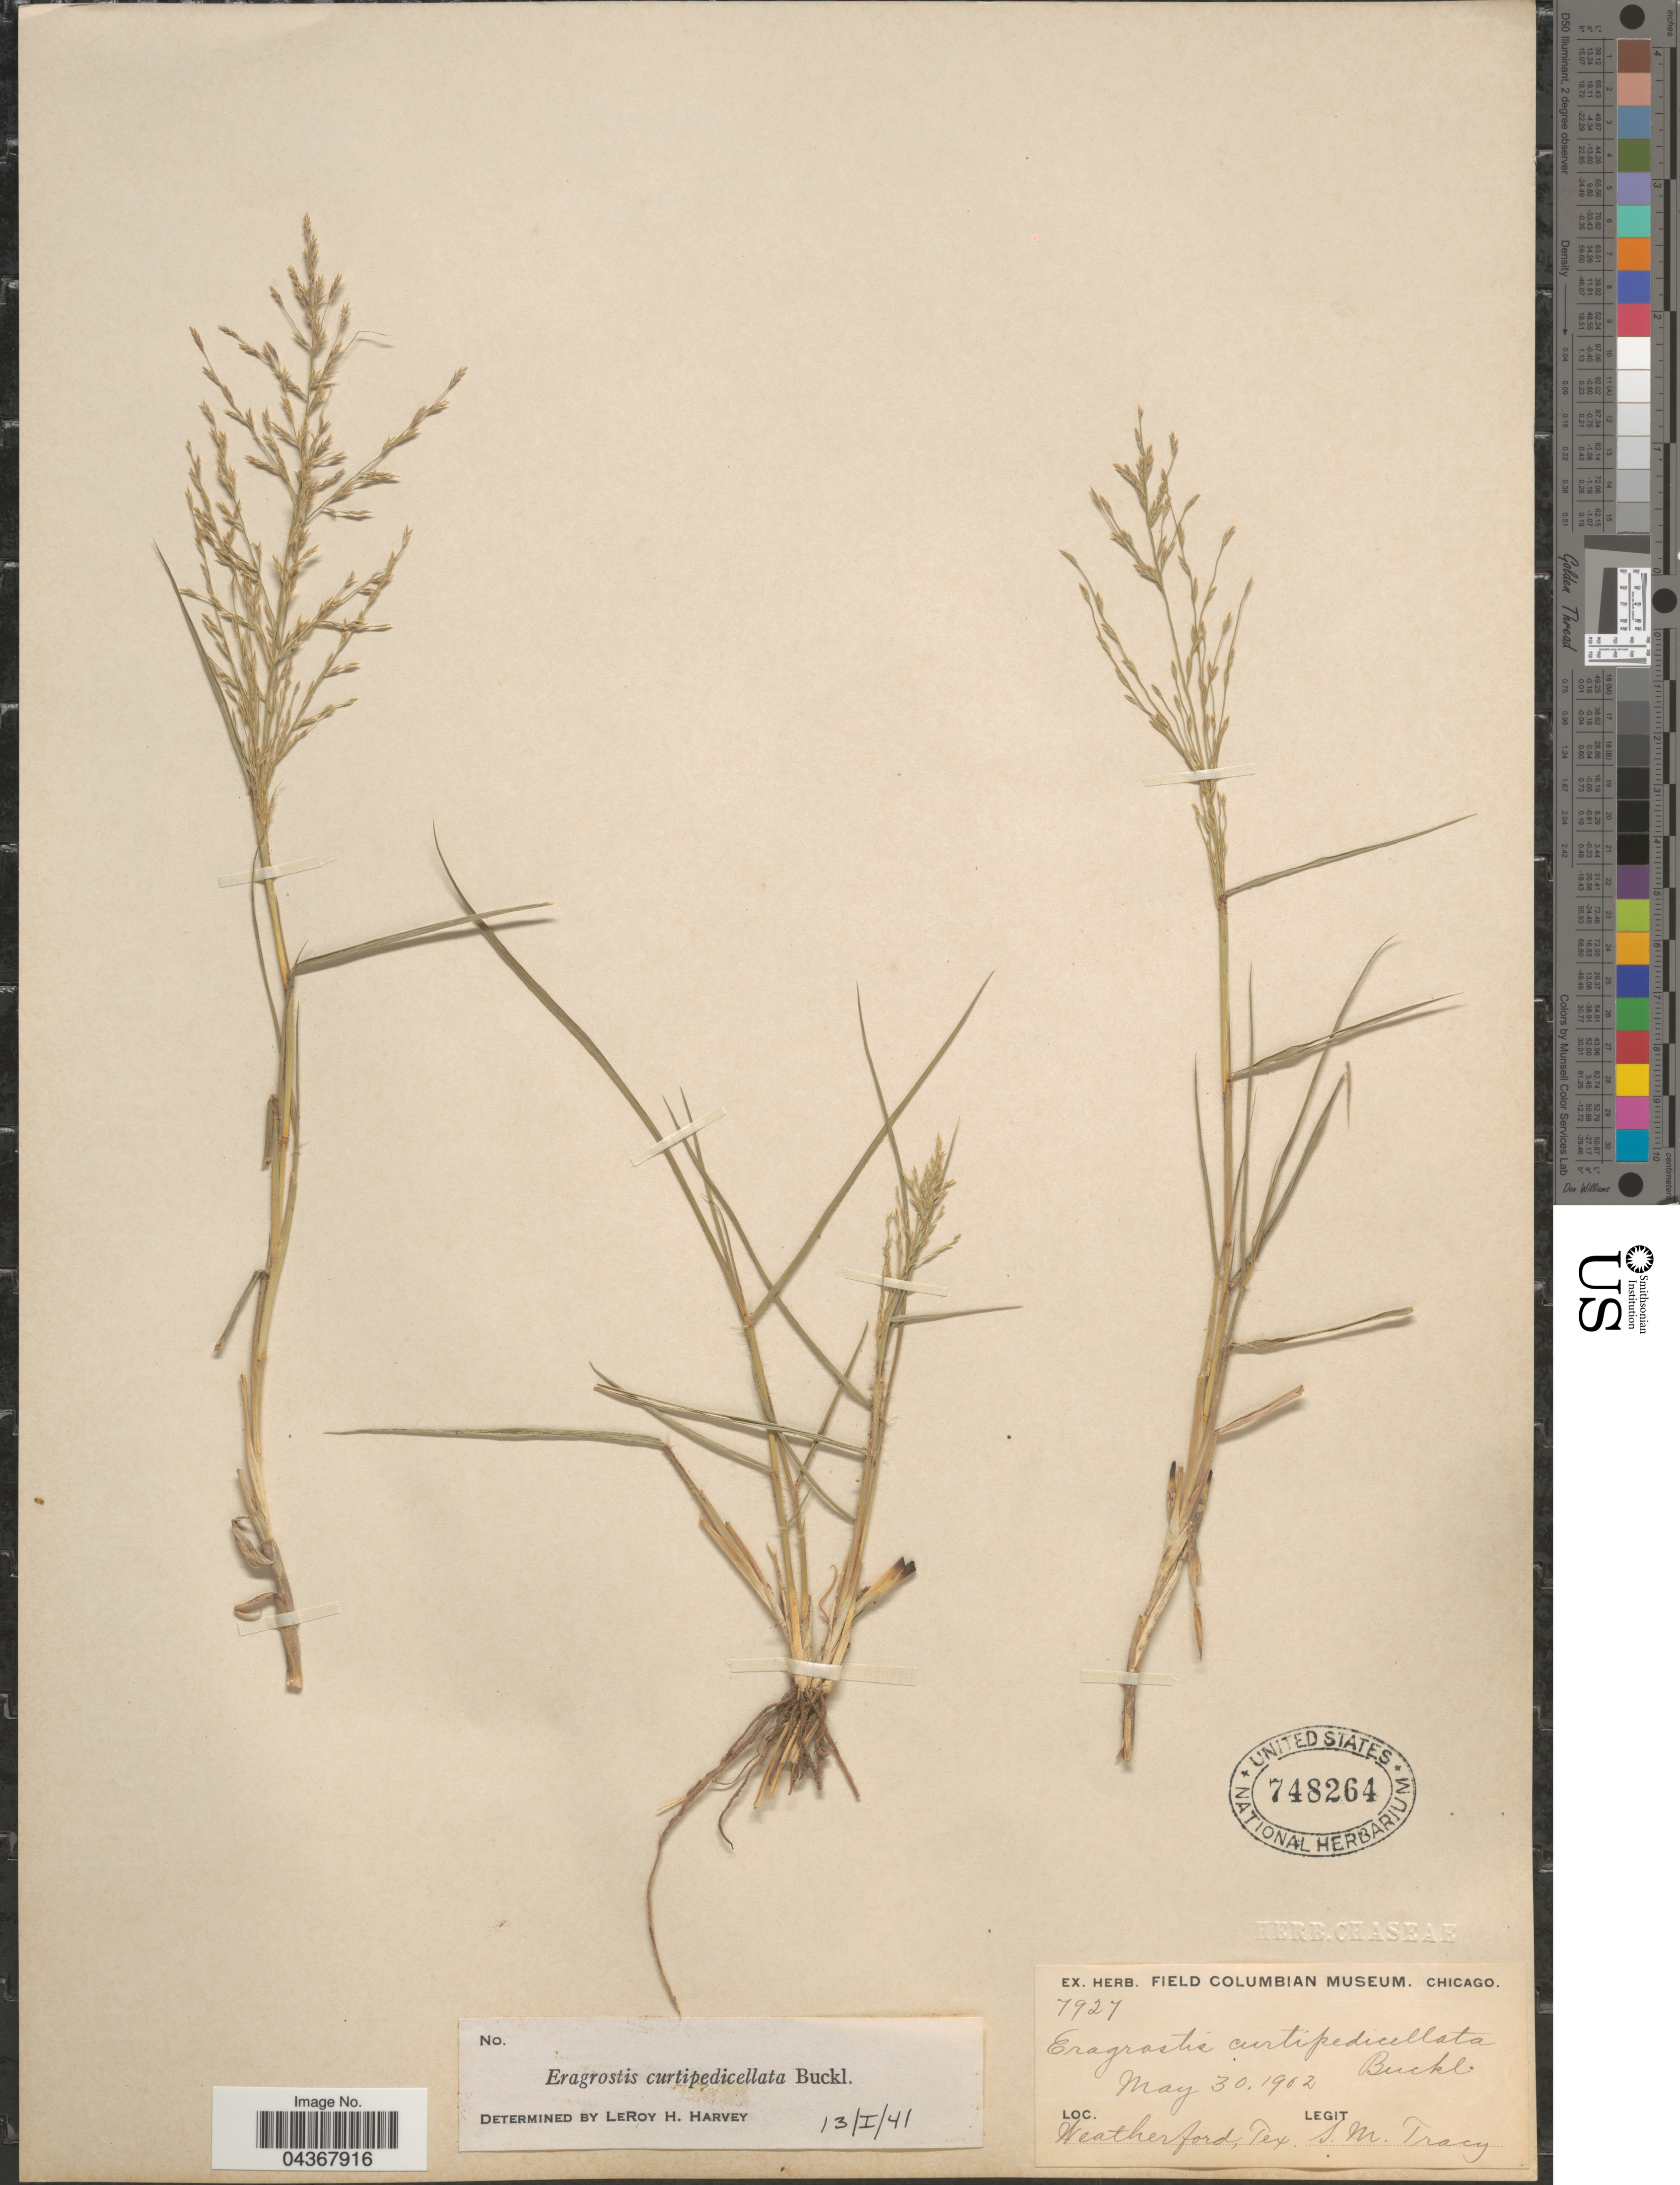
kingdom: Plantae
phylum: Tracheophyta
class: Liliopsida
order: Poales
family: Poaceae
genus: Eragrostis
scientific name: Eragrostis curtipedicellata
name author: Buckley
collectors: S. M. Tracy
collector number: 7927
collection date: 1902-05-30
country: United States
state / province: Texas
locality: Weatherford.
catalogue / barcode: US 748264